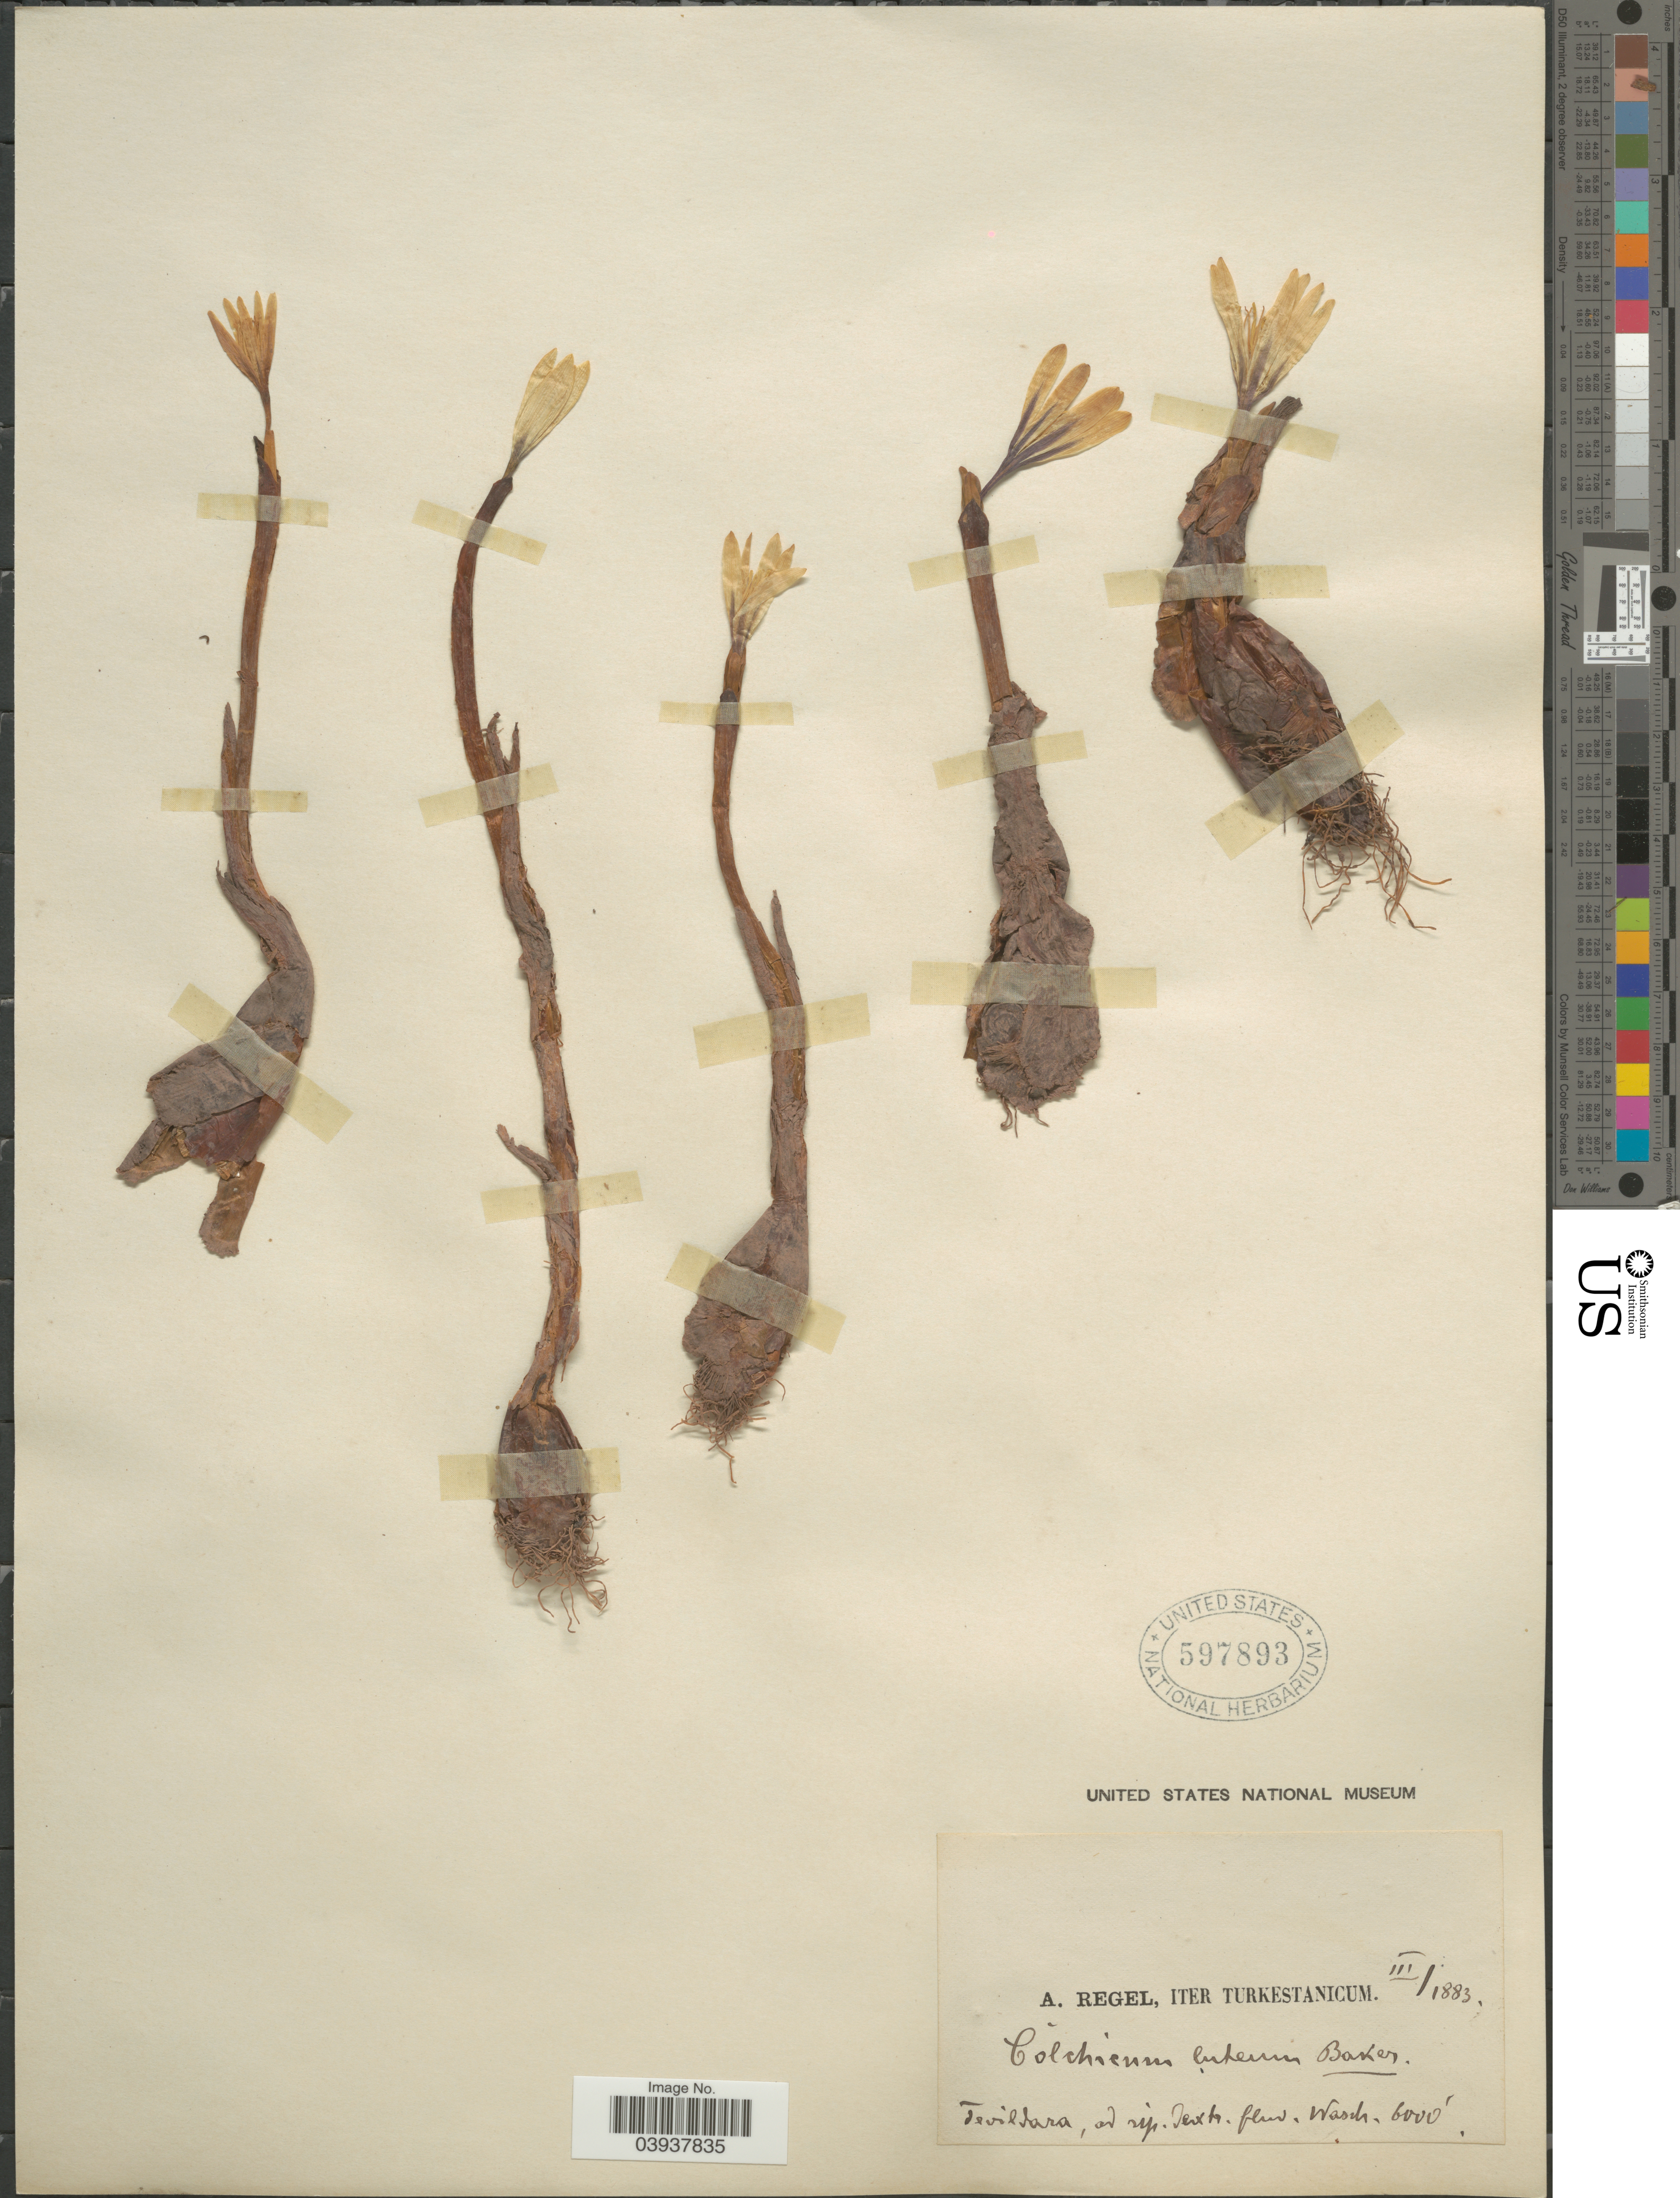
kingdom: Plantae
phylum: Tracheophyta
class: Liliopsida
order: Liliales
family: Colchicaceae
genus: Colchicum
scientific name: Colchicum luteum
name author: Baker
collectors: A. Regel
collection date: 1883-03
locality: Iter Turkestanicum. Tevillara, ad. rip. Textr. fluv. Wasch. [interpreted]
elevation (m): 1829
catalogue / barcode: US 597893